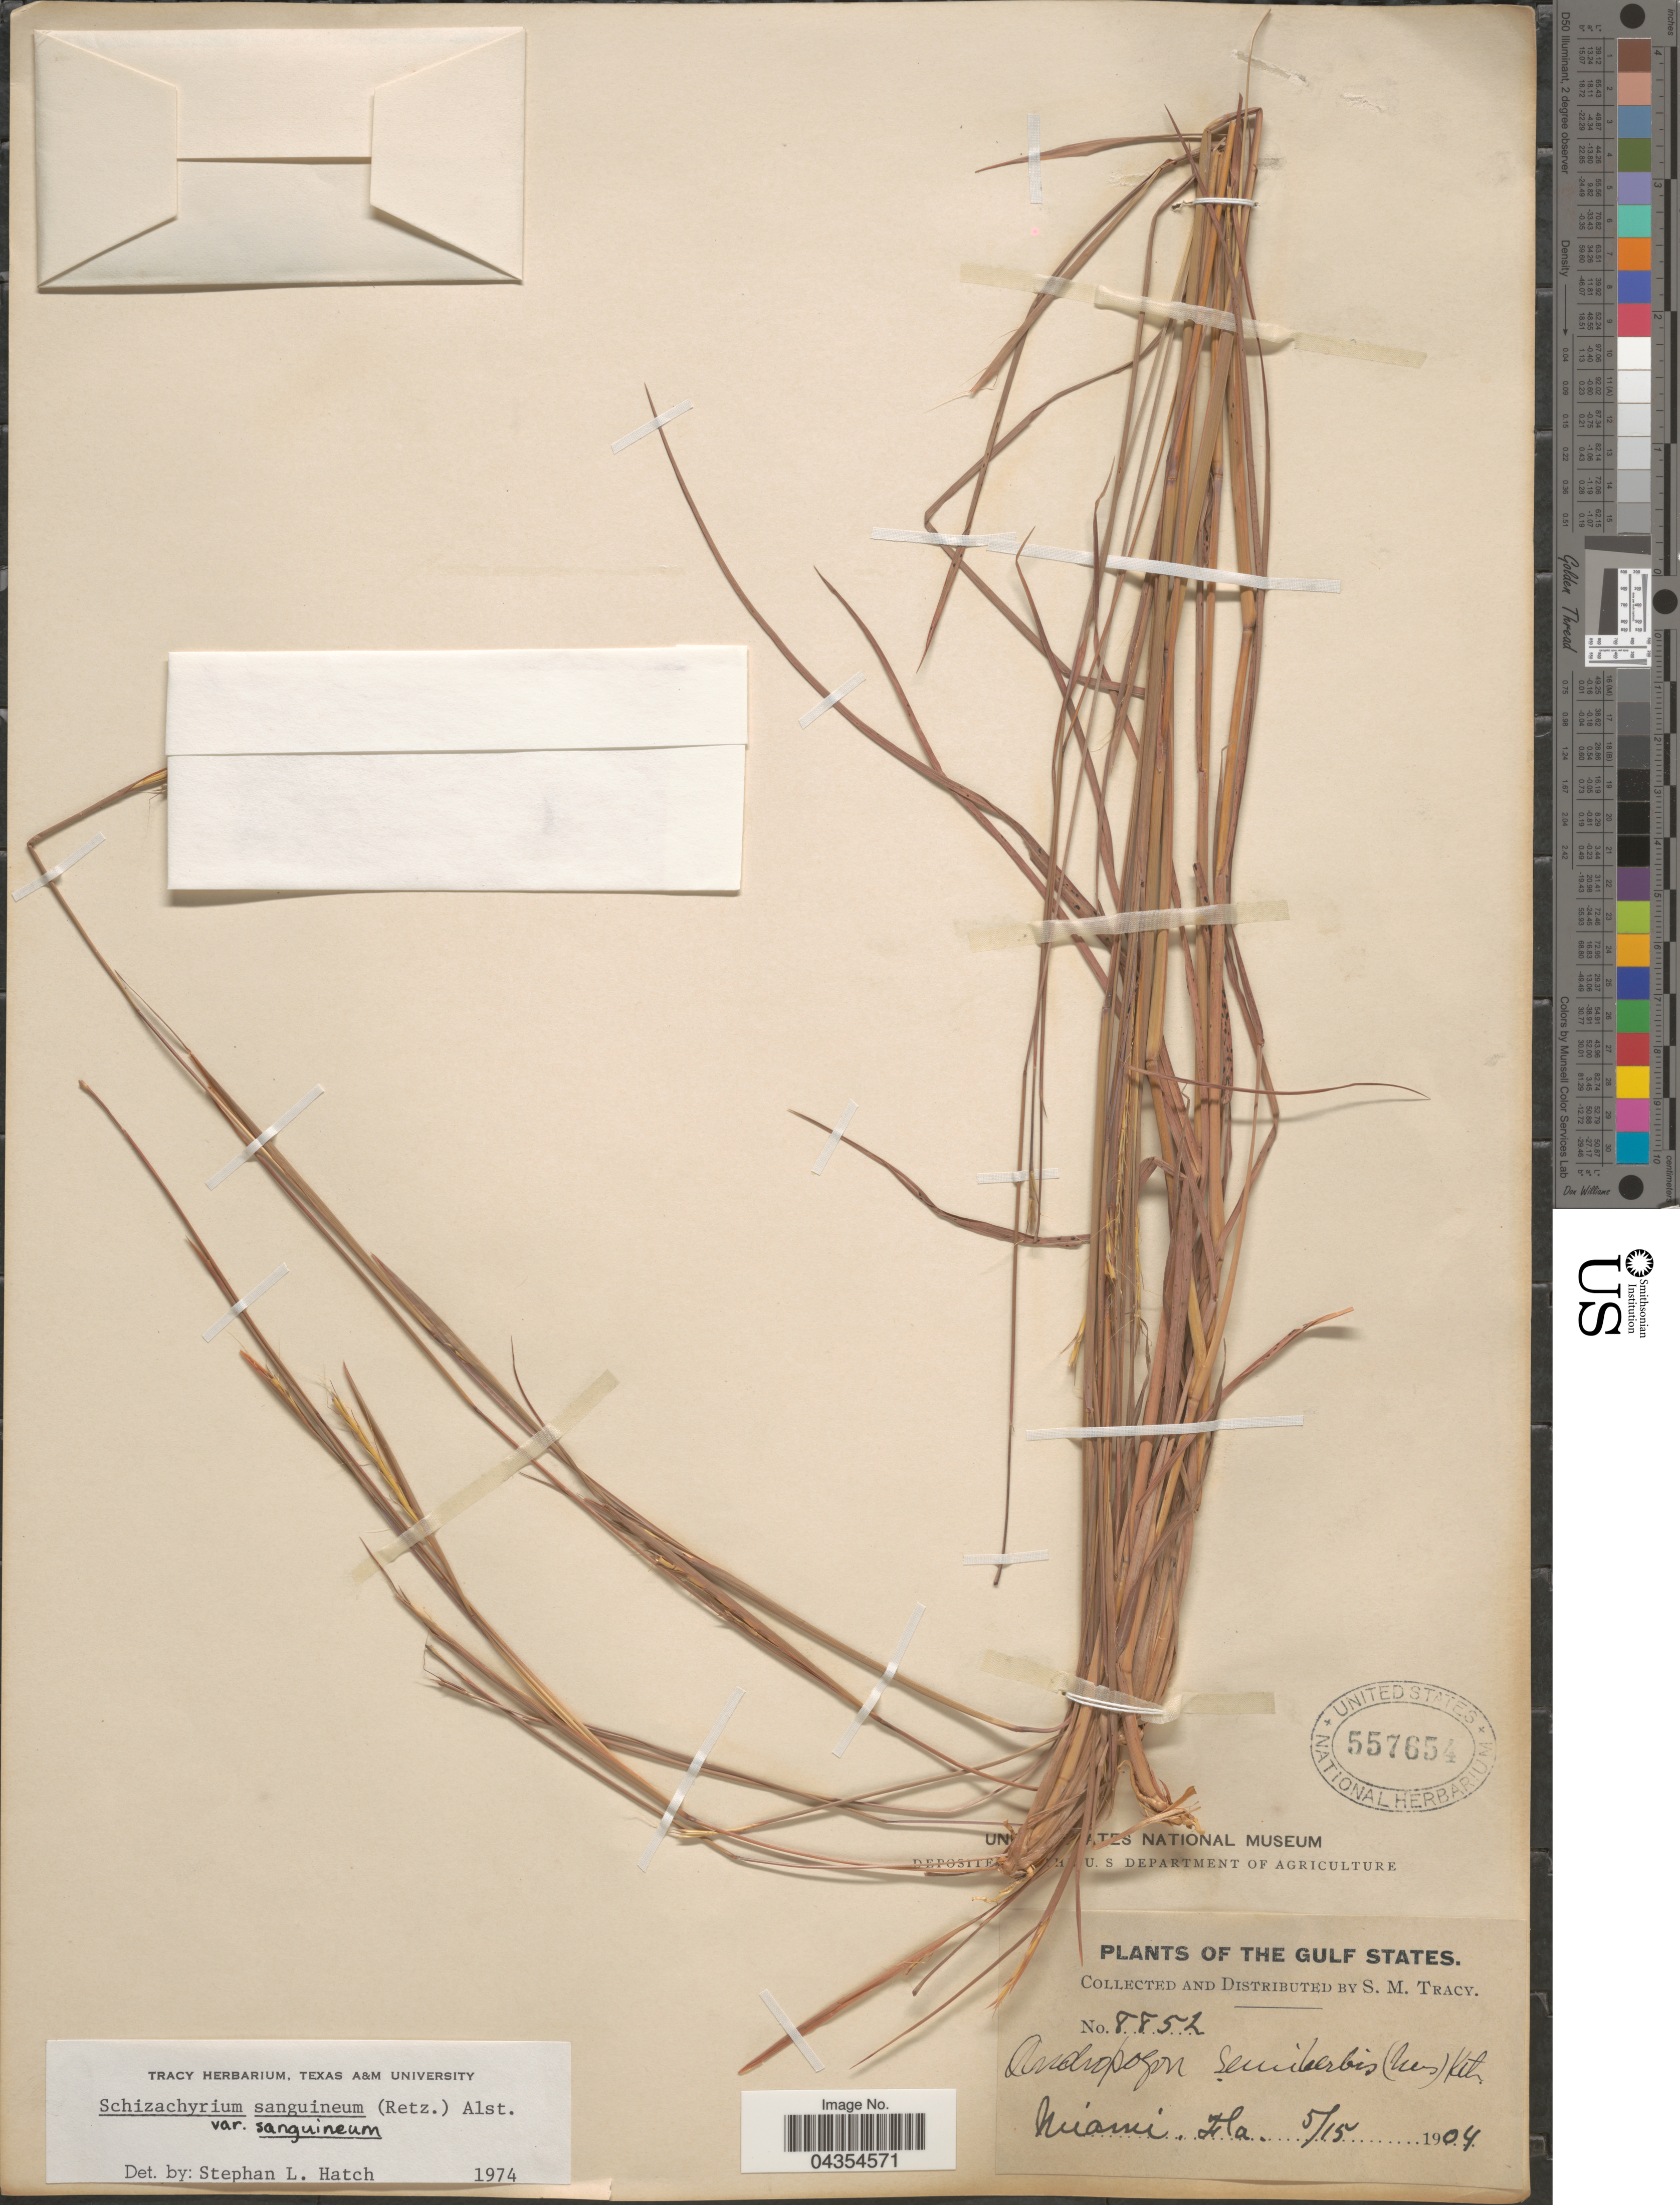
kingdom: Plantae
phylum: Tracheophyta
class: Liliopsida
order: Poales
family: Poaceae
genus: Schizachyrium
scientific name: Schizachyrium sanguineum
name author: (Retz.) Alston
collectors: S. M. Tracy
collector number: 8852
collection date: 1904-05-15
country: United States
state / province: Florida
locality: The Gulf of States. Miami.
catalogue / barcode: US 557654